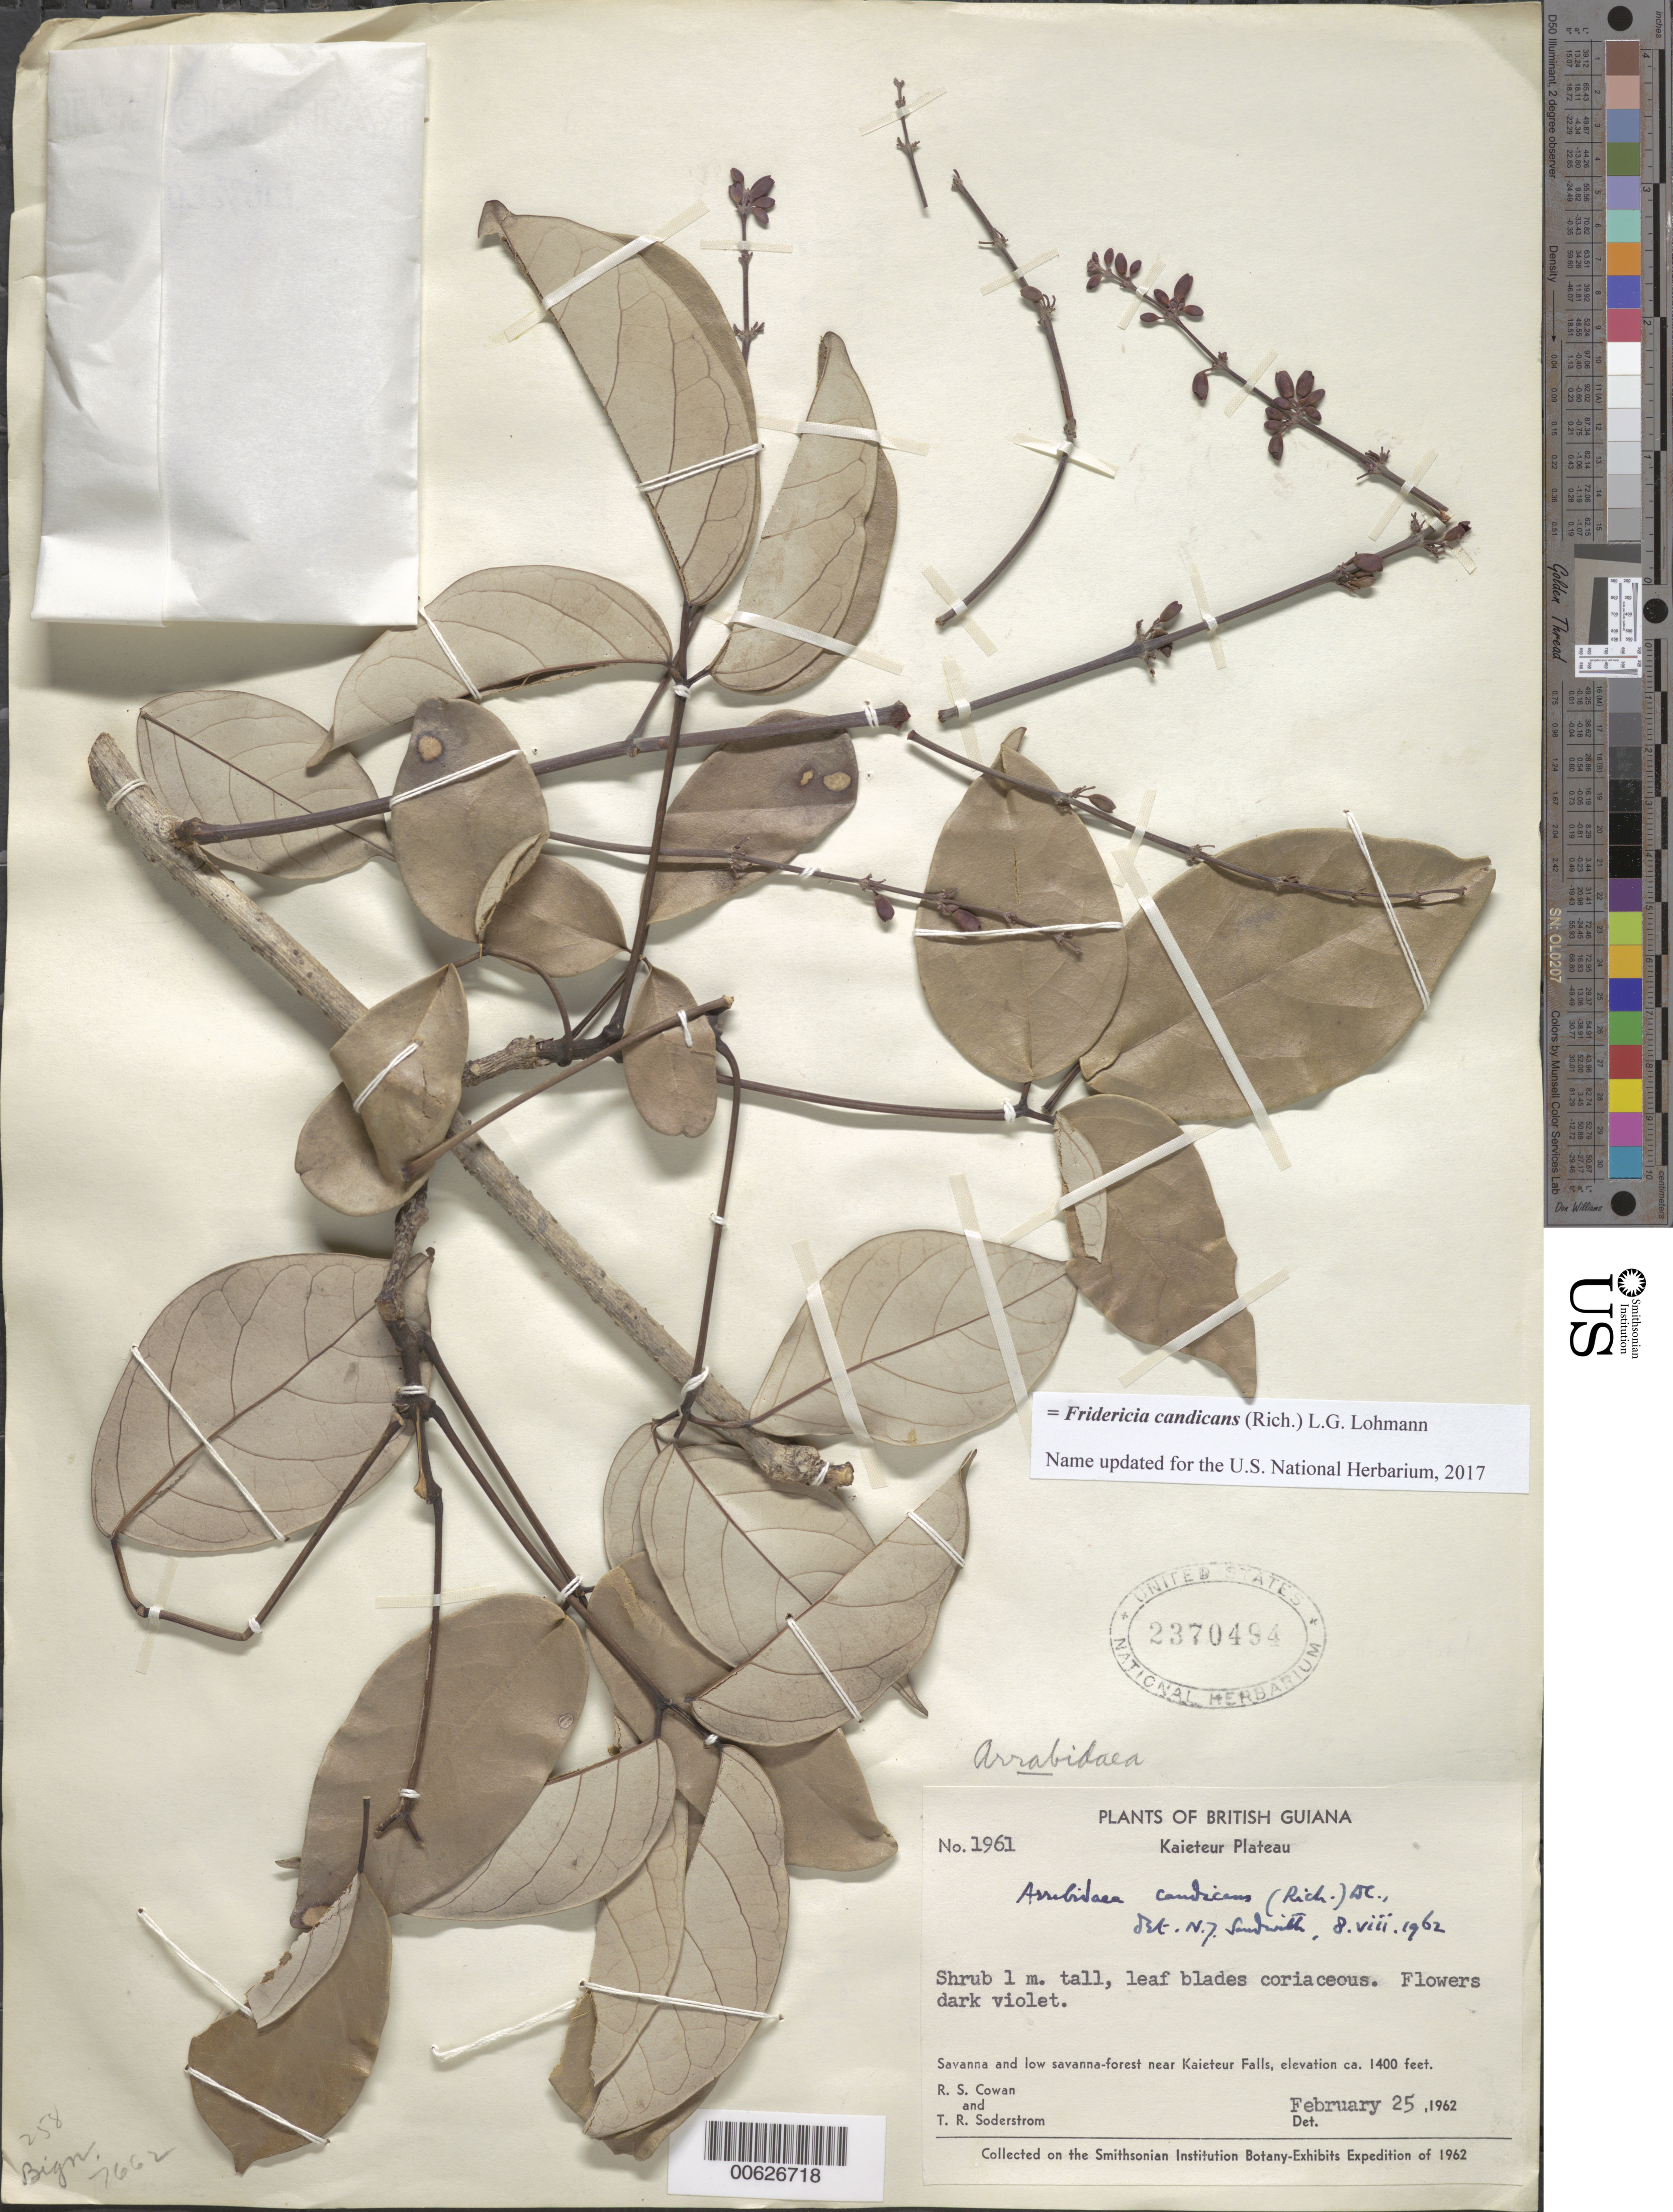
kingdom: Plantae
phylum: Tracheophyta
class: Magnoliopsida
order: Lamiales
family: Bignoniaceae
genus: Arrabidaea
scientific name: Arrabidaea candicans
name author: (Rich.) DC.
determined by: Sandwith, N. Y.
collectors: R. S. Cowan & T. R. Soderstrom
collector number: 1961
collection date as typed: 25-Feb-62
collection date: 1962-02-25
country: Guyana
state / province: Potaro-Siparuni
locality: Kaieteur Savanna, near Kaieteur Falls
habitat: Savanna and low savanna-forest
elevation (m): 427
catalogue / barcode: US 2370494